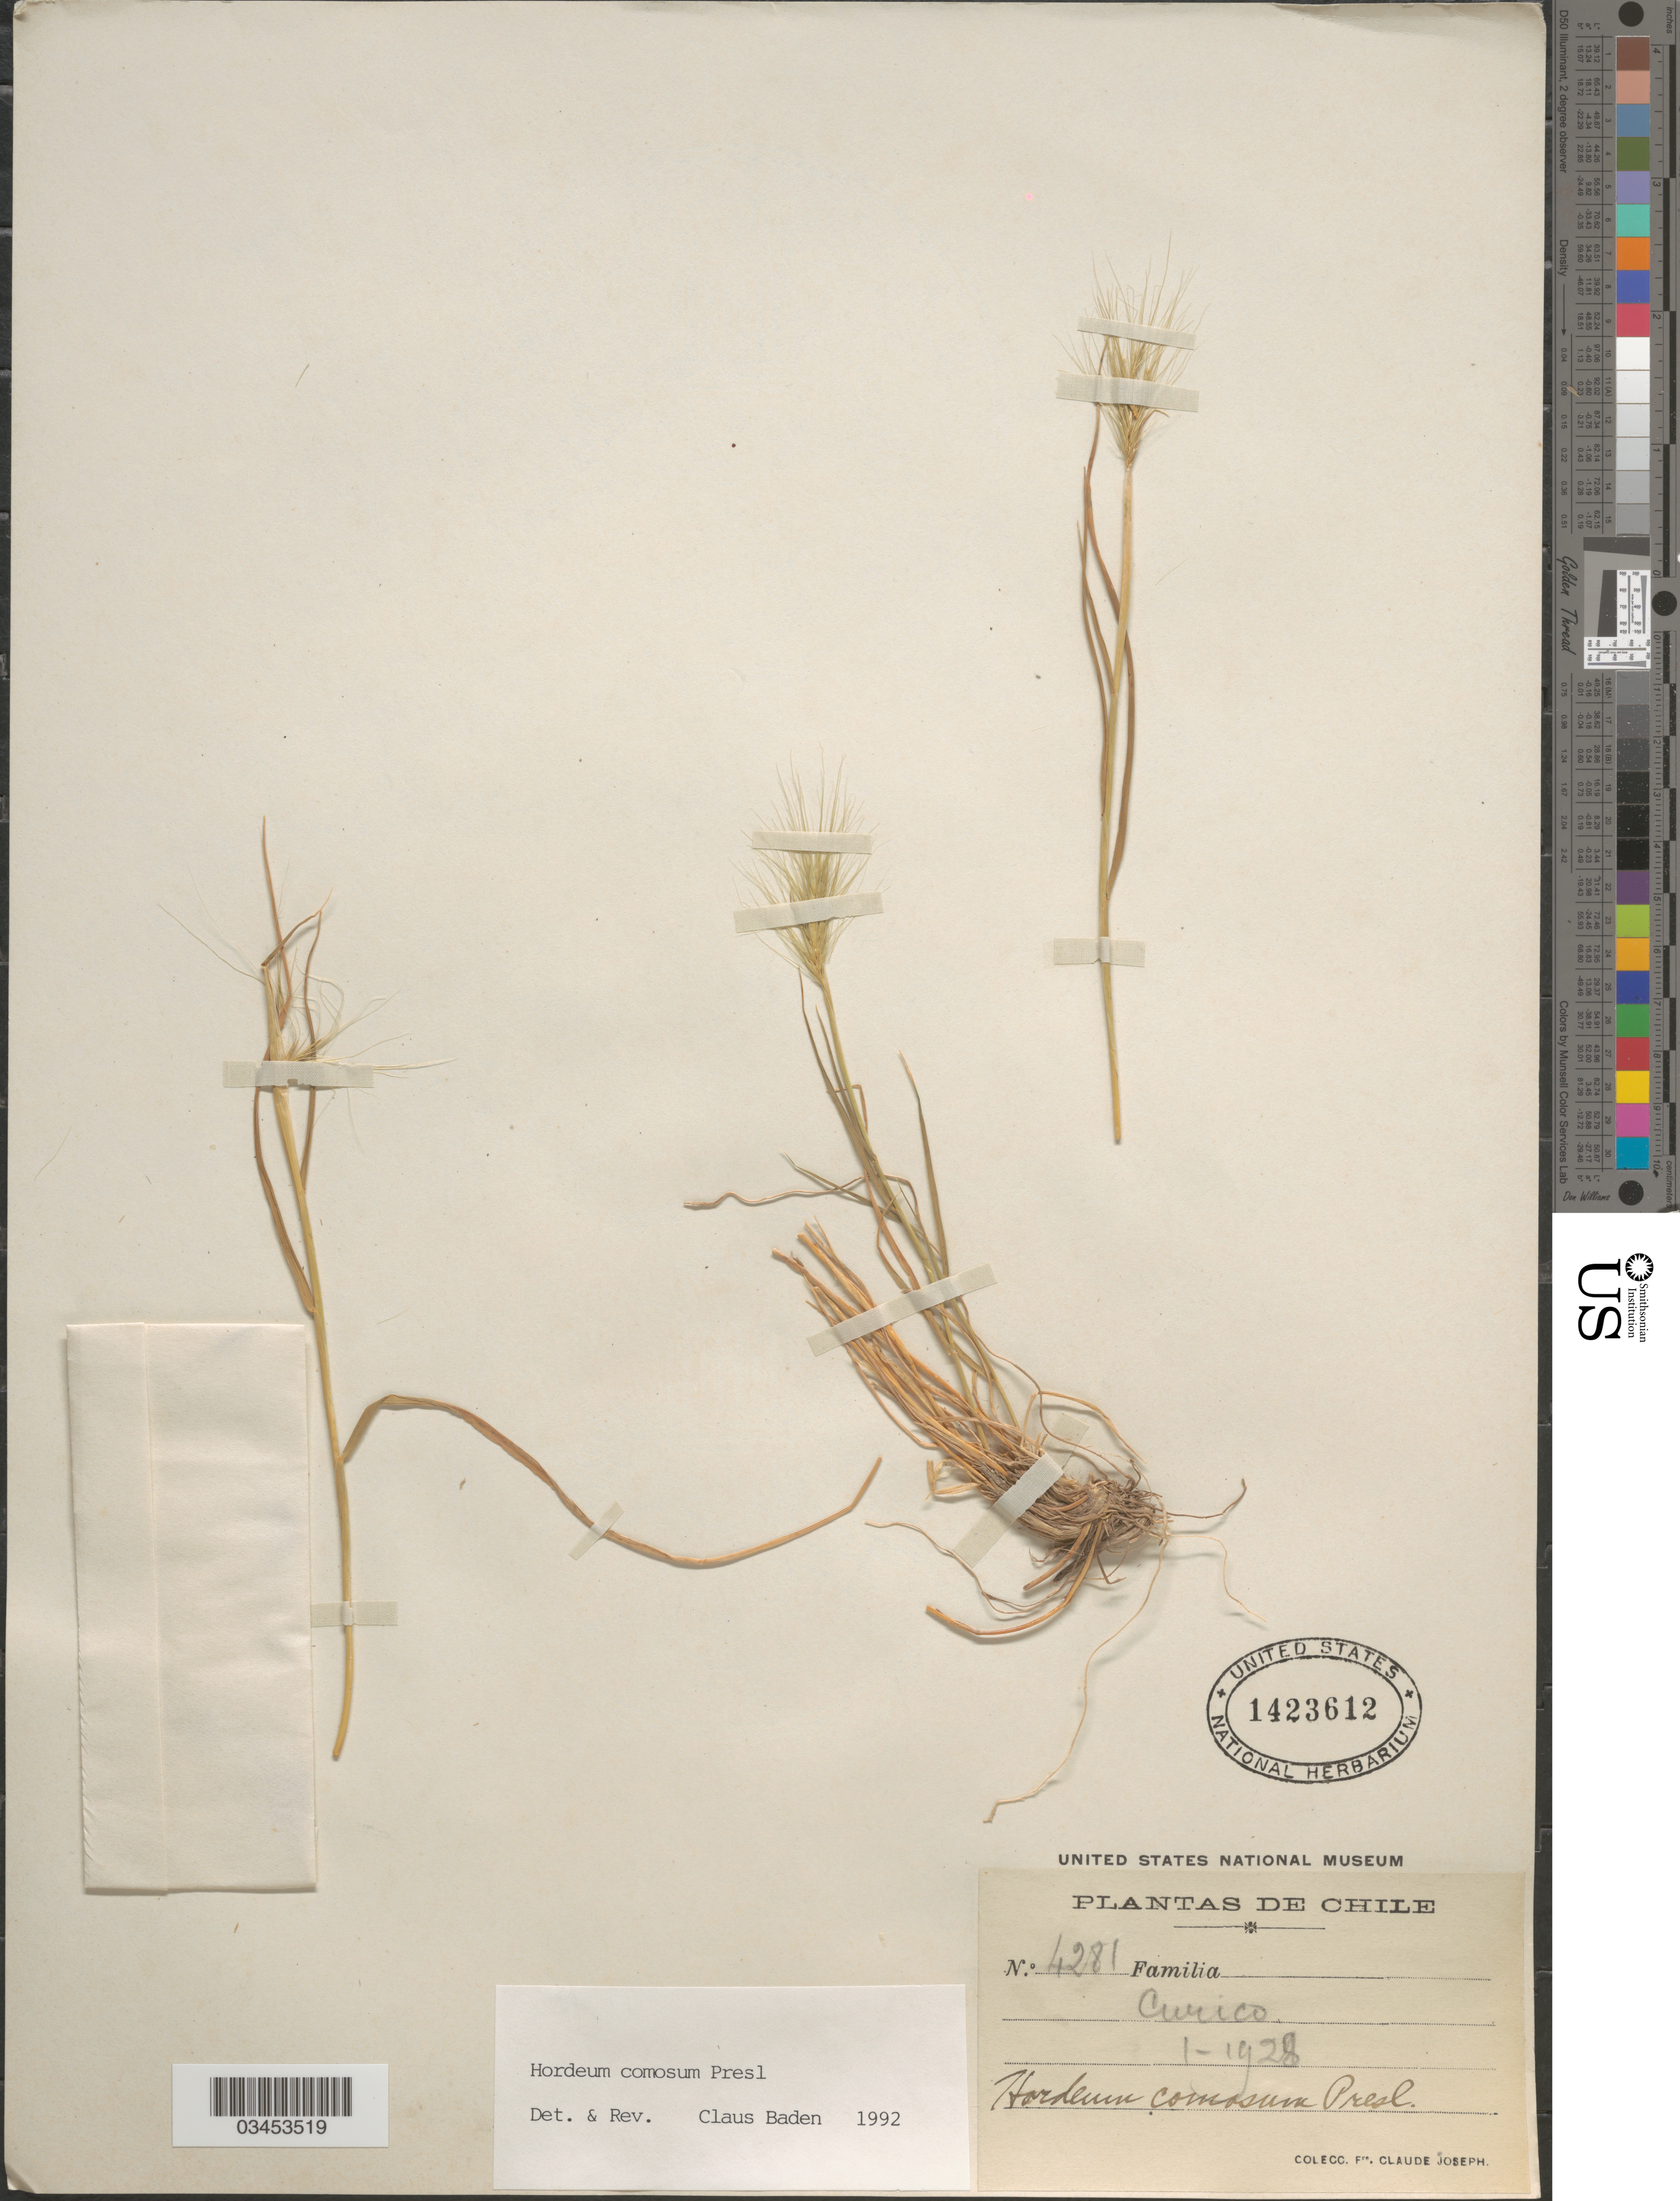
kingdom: Plantae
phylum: Tracheophyta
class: Liliopsida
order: Poales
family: Poaceae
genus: Hordeum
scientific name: Hordeum comosum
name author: J. Presl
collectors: Bro. Claude-Joseph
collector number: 4281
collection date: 1928-01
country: Chile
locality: Curico.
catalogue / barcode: US 1423612